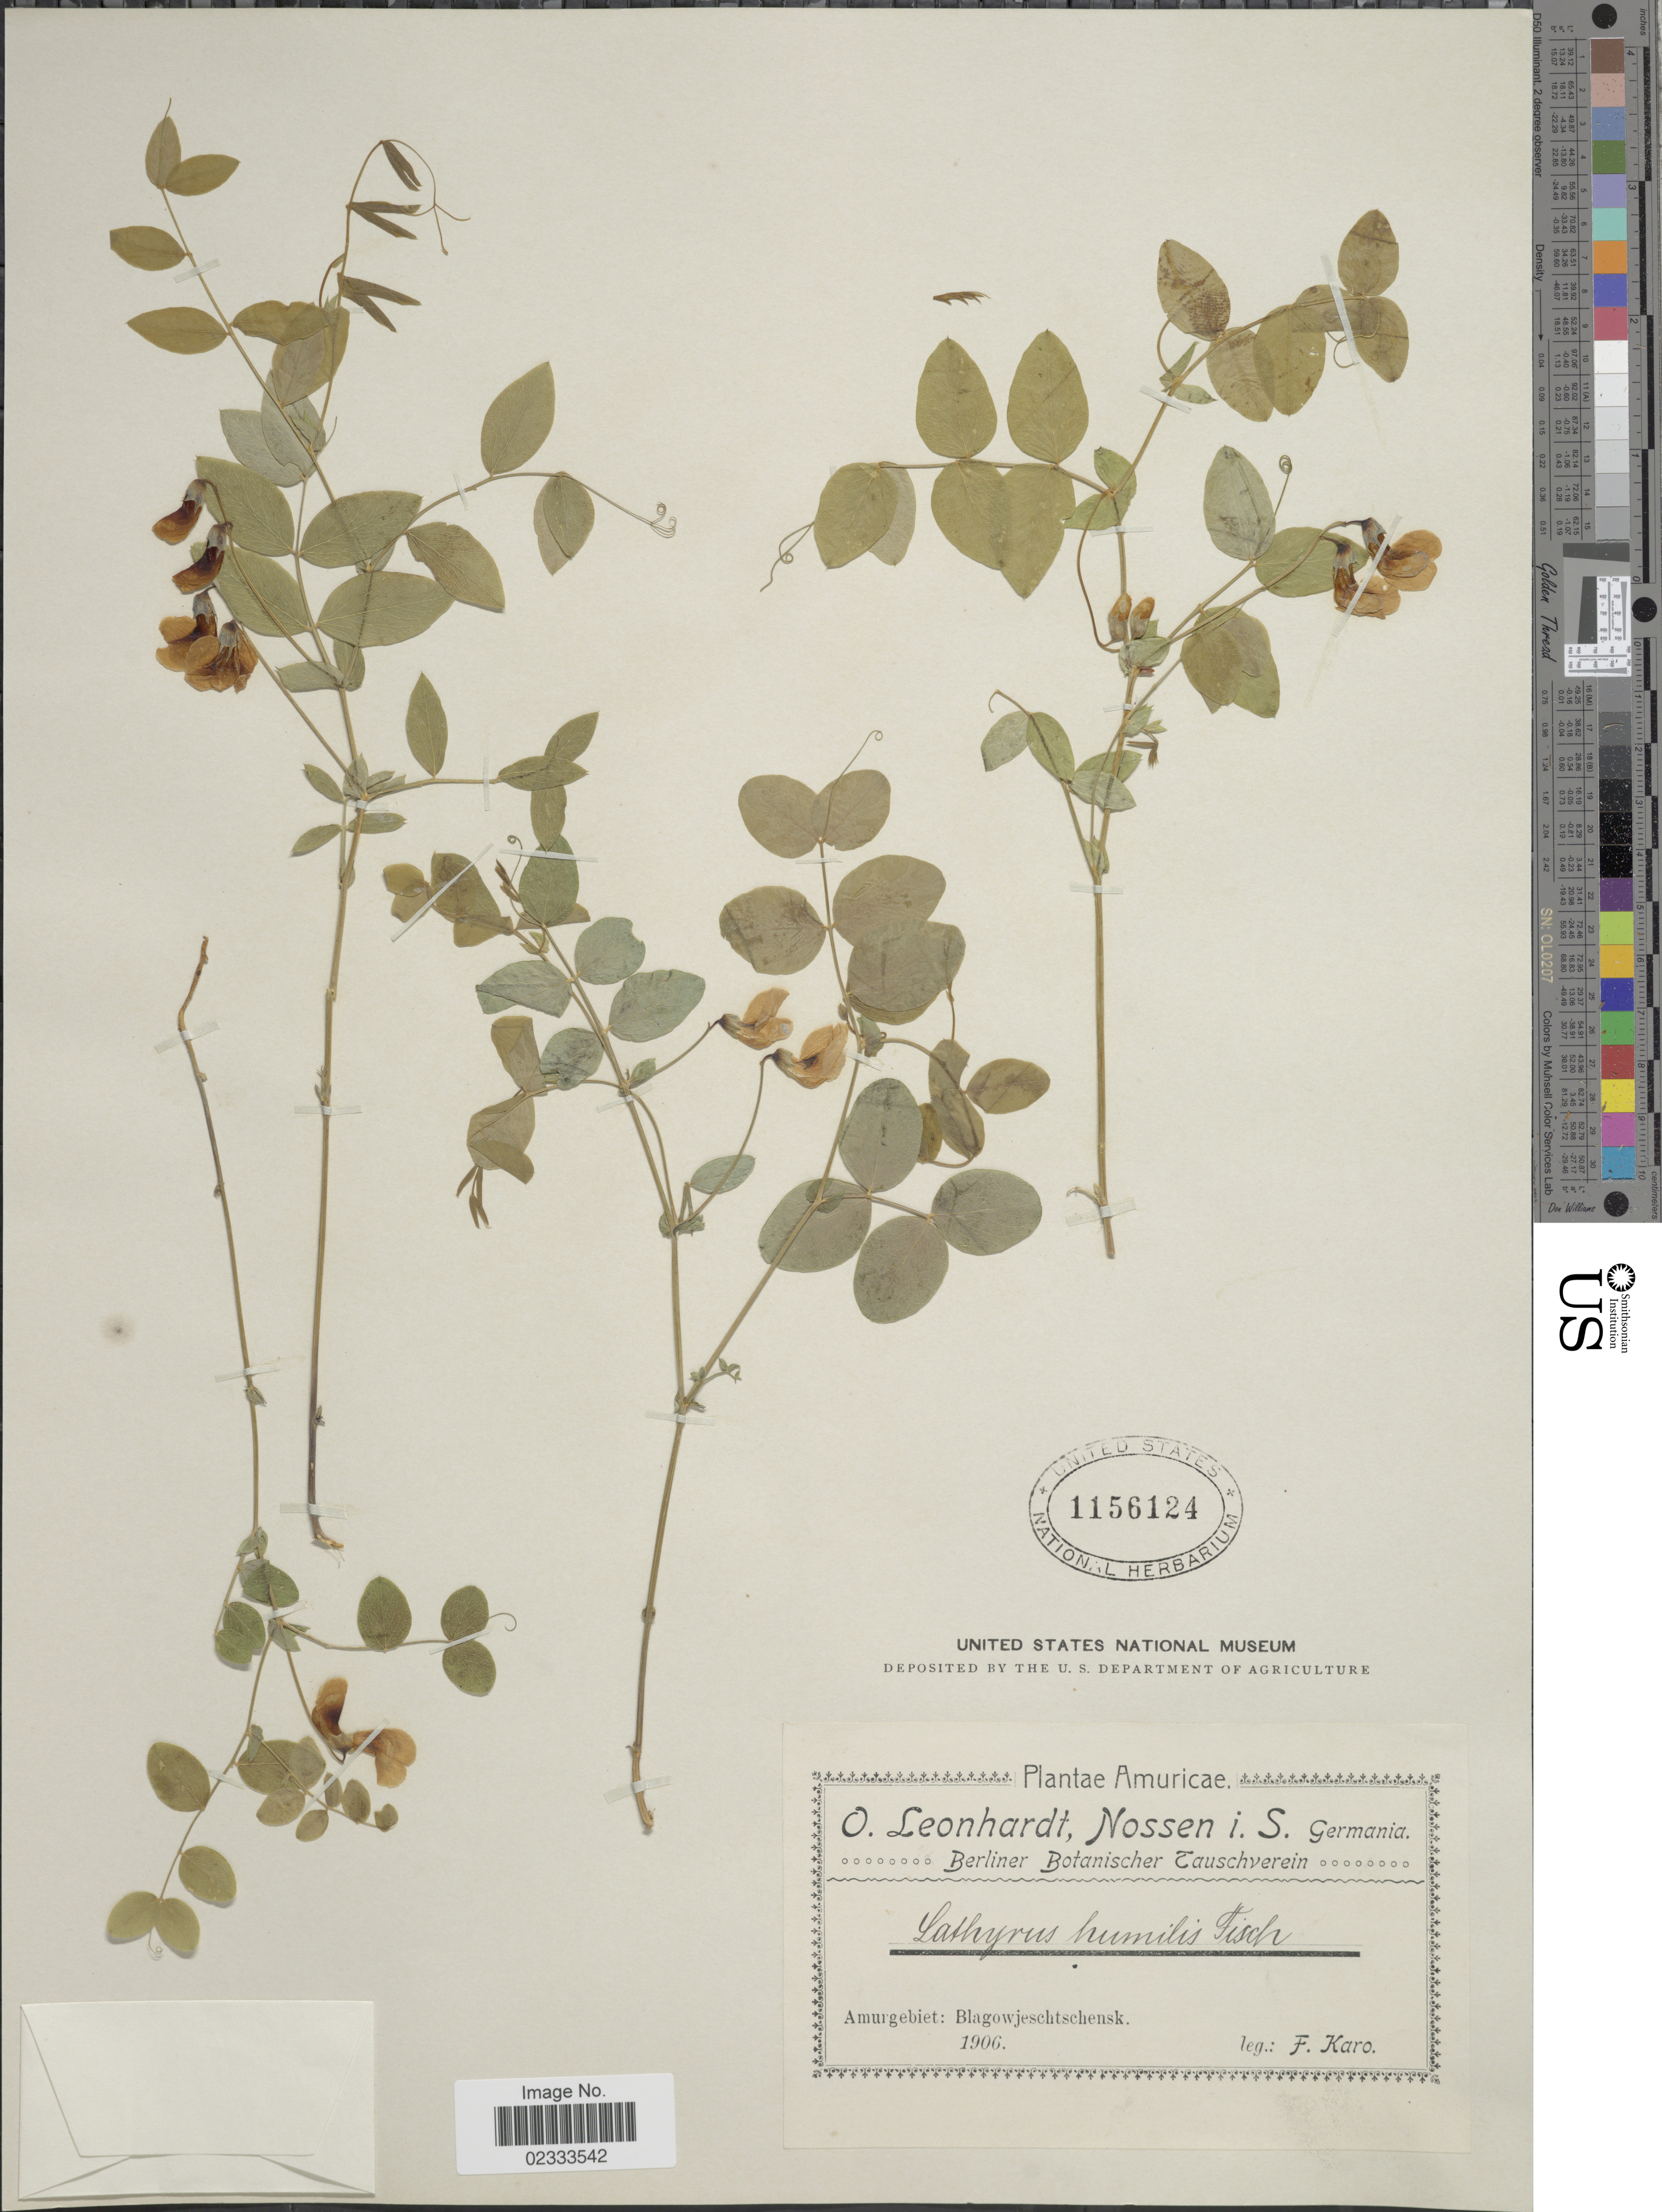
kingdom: Plantae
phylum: Tracheophyta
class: Magnoliopsida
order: Fabales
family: Fabaceae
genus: Lathyrus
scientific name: Lathyrus humilis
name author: (Ser.) Spreng.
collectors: F. Karo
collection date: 1906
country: Russian Federation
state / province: Amur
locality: Amurgebiet: Blagowjeschtschensk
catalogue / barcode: US 1156124